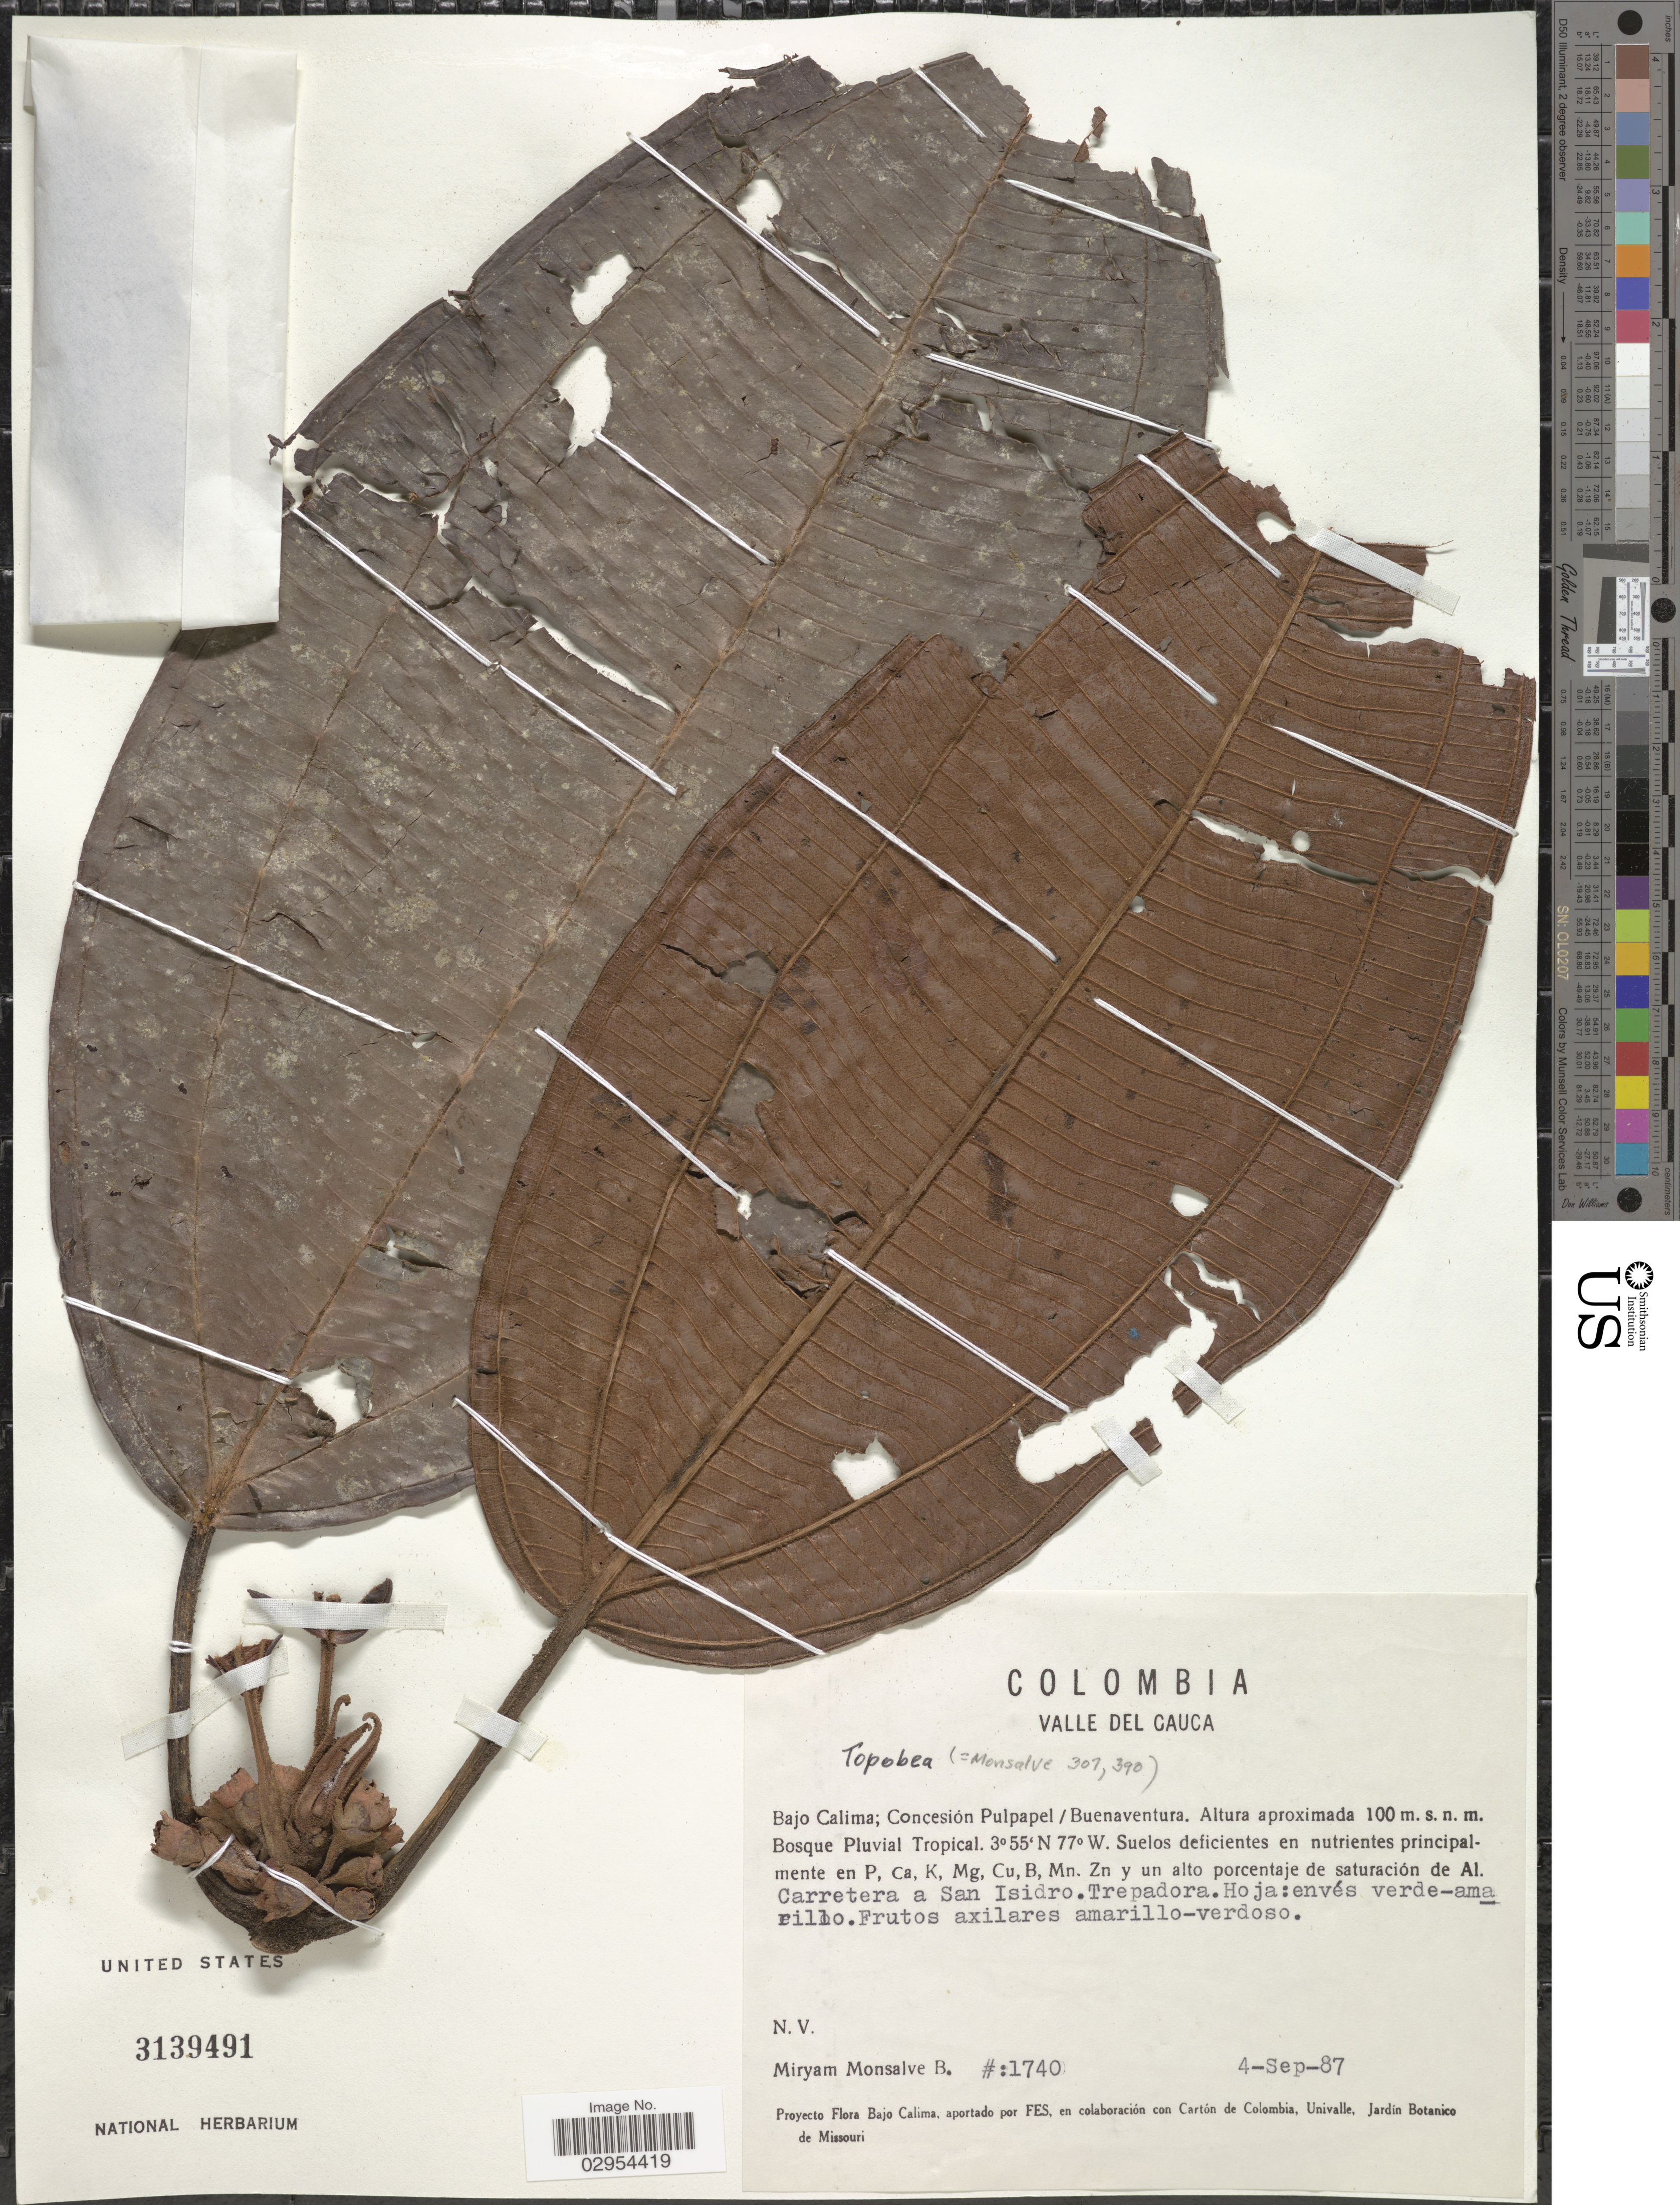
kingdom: Plantae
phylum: Tracheophyta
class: Magnoliopsida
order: Myrtales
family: Melastomataceae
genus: Topobea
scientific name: Topobea sp.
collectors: M. Monsalve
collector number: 1740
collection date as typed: Transcribed d/m/y: 4/9/87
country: Colombia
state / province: Valle del Cauca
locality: Bajo Calima; Concesión Pulpapel/Buenaventura.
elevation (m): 100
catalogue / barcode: US 3139491